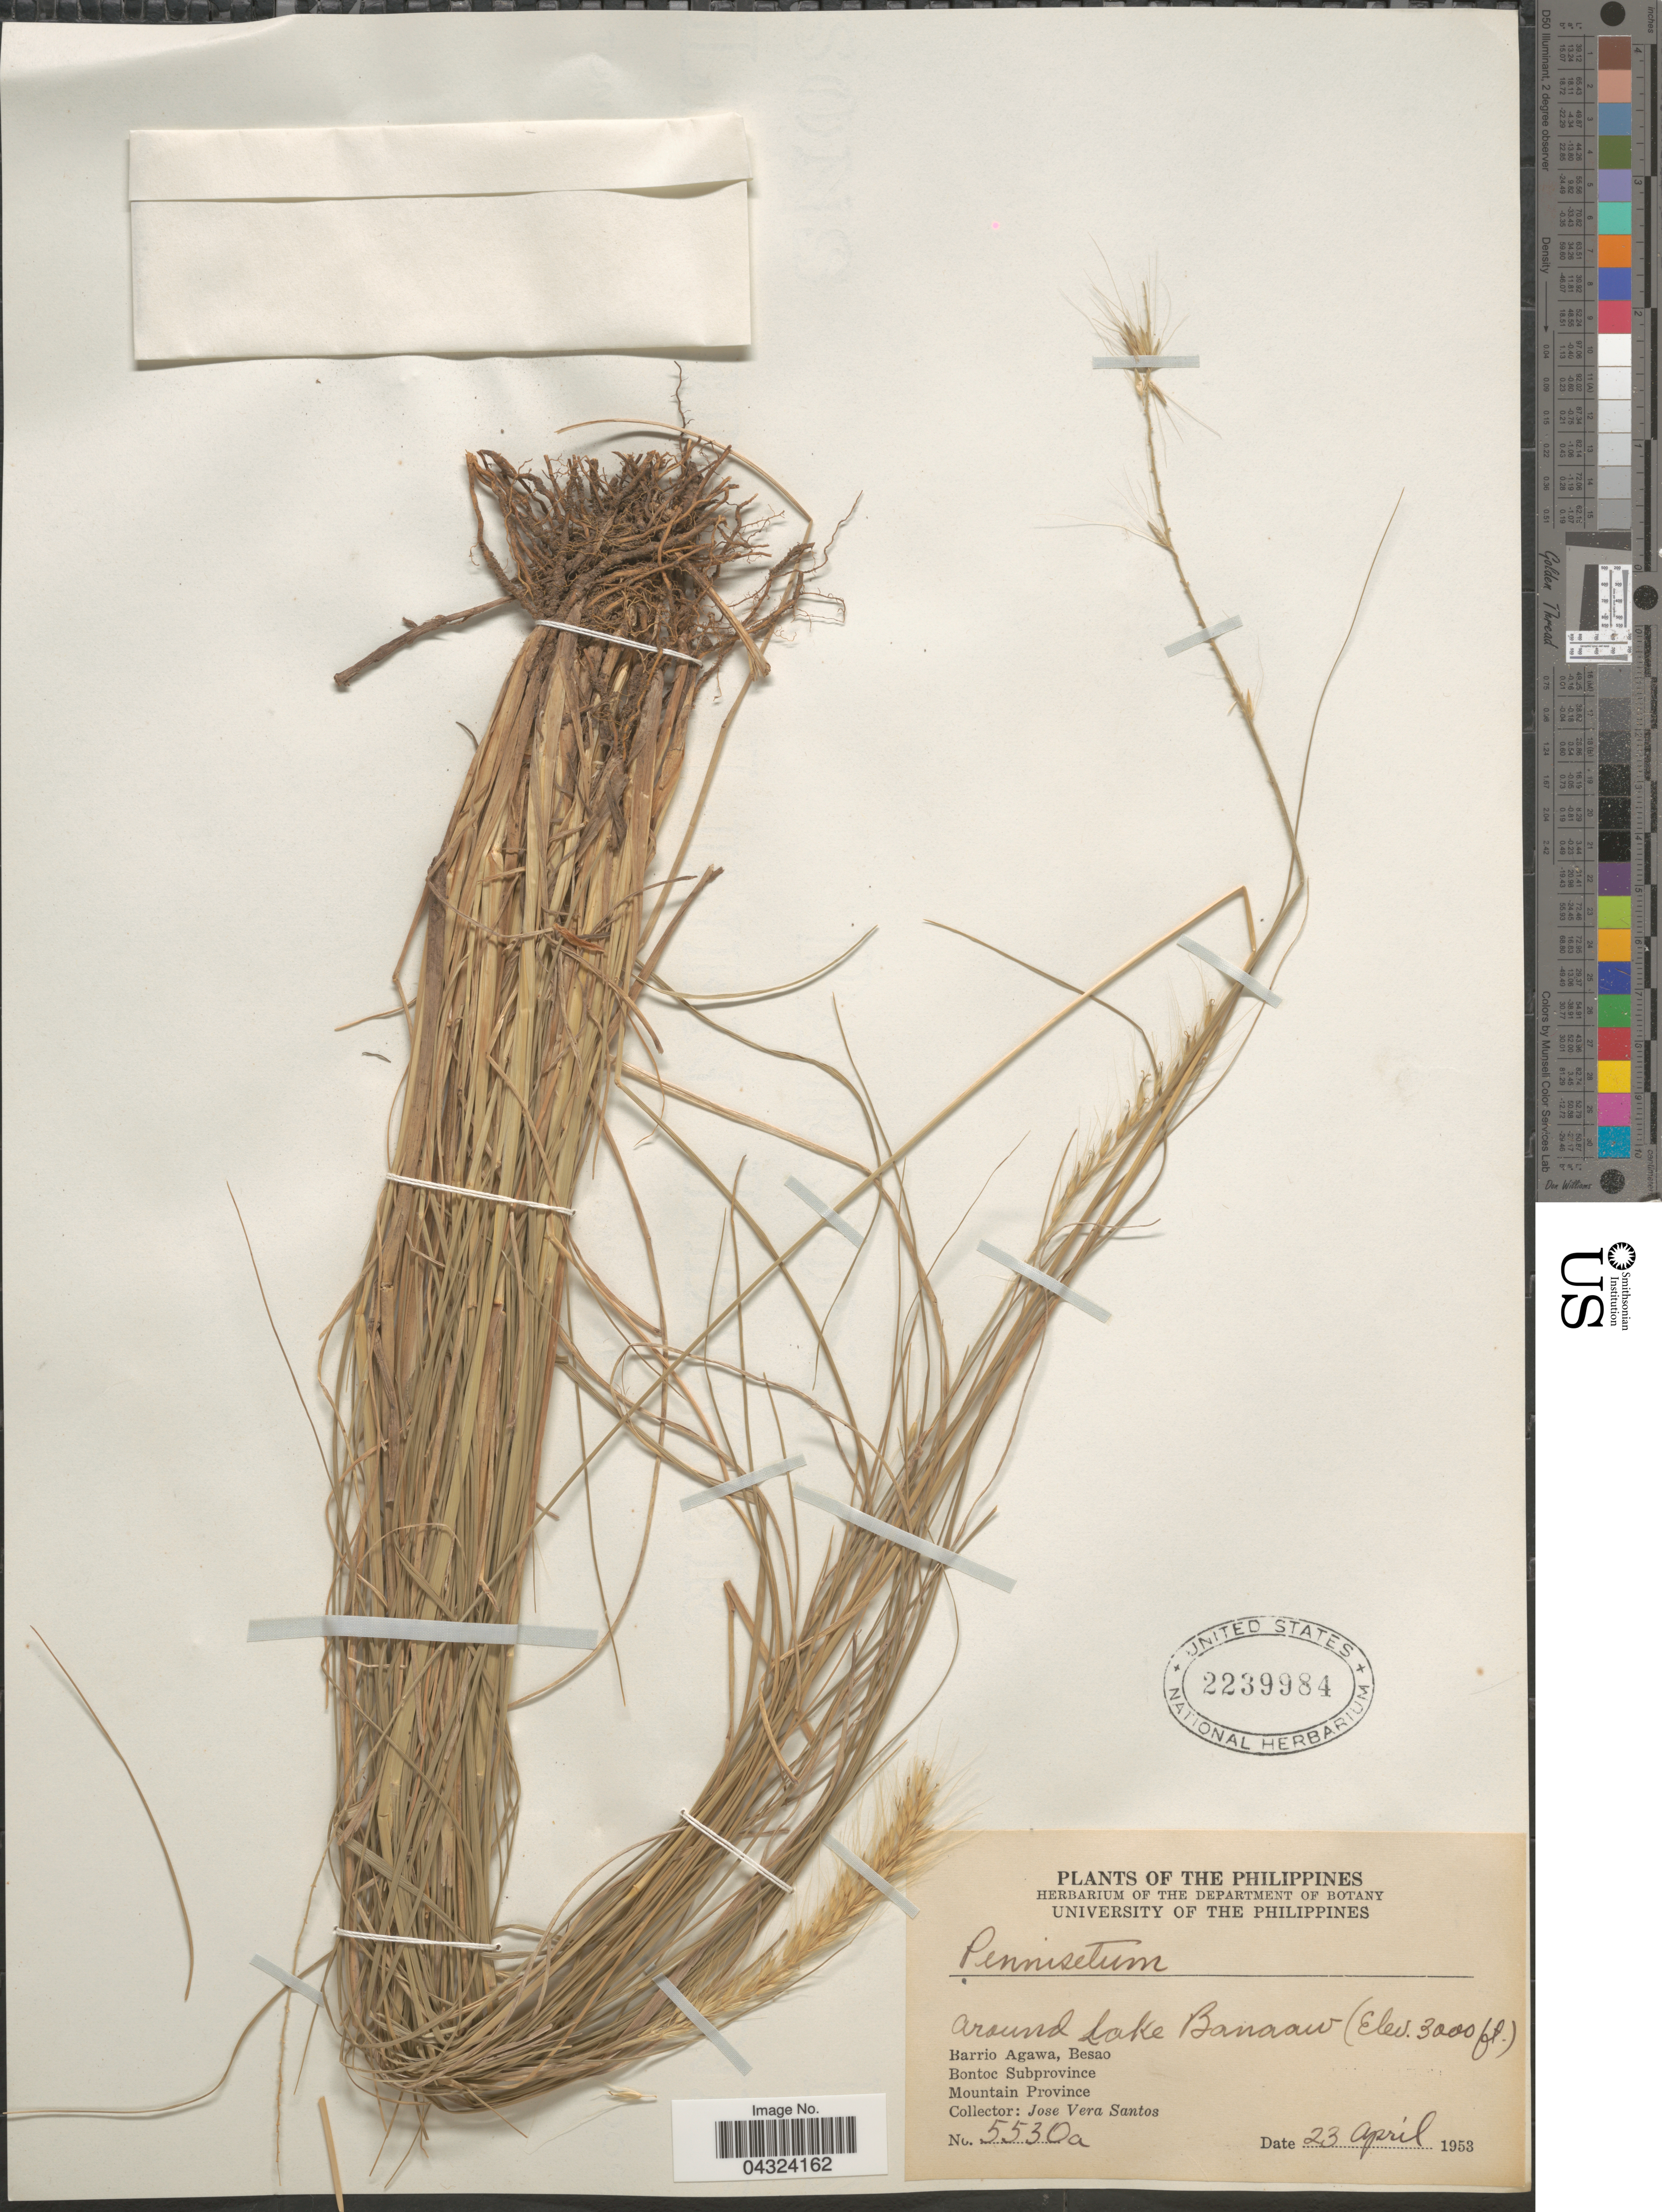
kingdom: Plantae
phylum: Tracheophyta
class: Liliopsida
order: Poales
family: Poaceae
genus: Cenchrus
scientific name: Cenchrus sp.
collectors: J. Santos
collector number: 5530a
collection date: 1953-04-23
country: Philippines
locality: Around Lake Banaaw. Barrio Agawa, Besao. Bontoc Subprovince. Mountain Province.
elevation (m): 914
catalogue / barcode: US 2239984